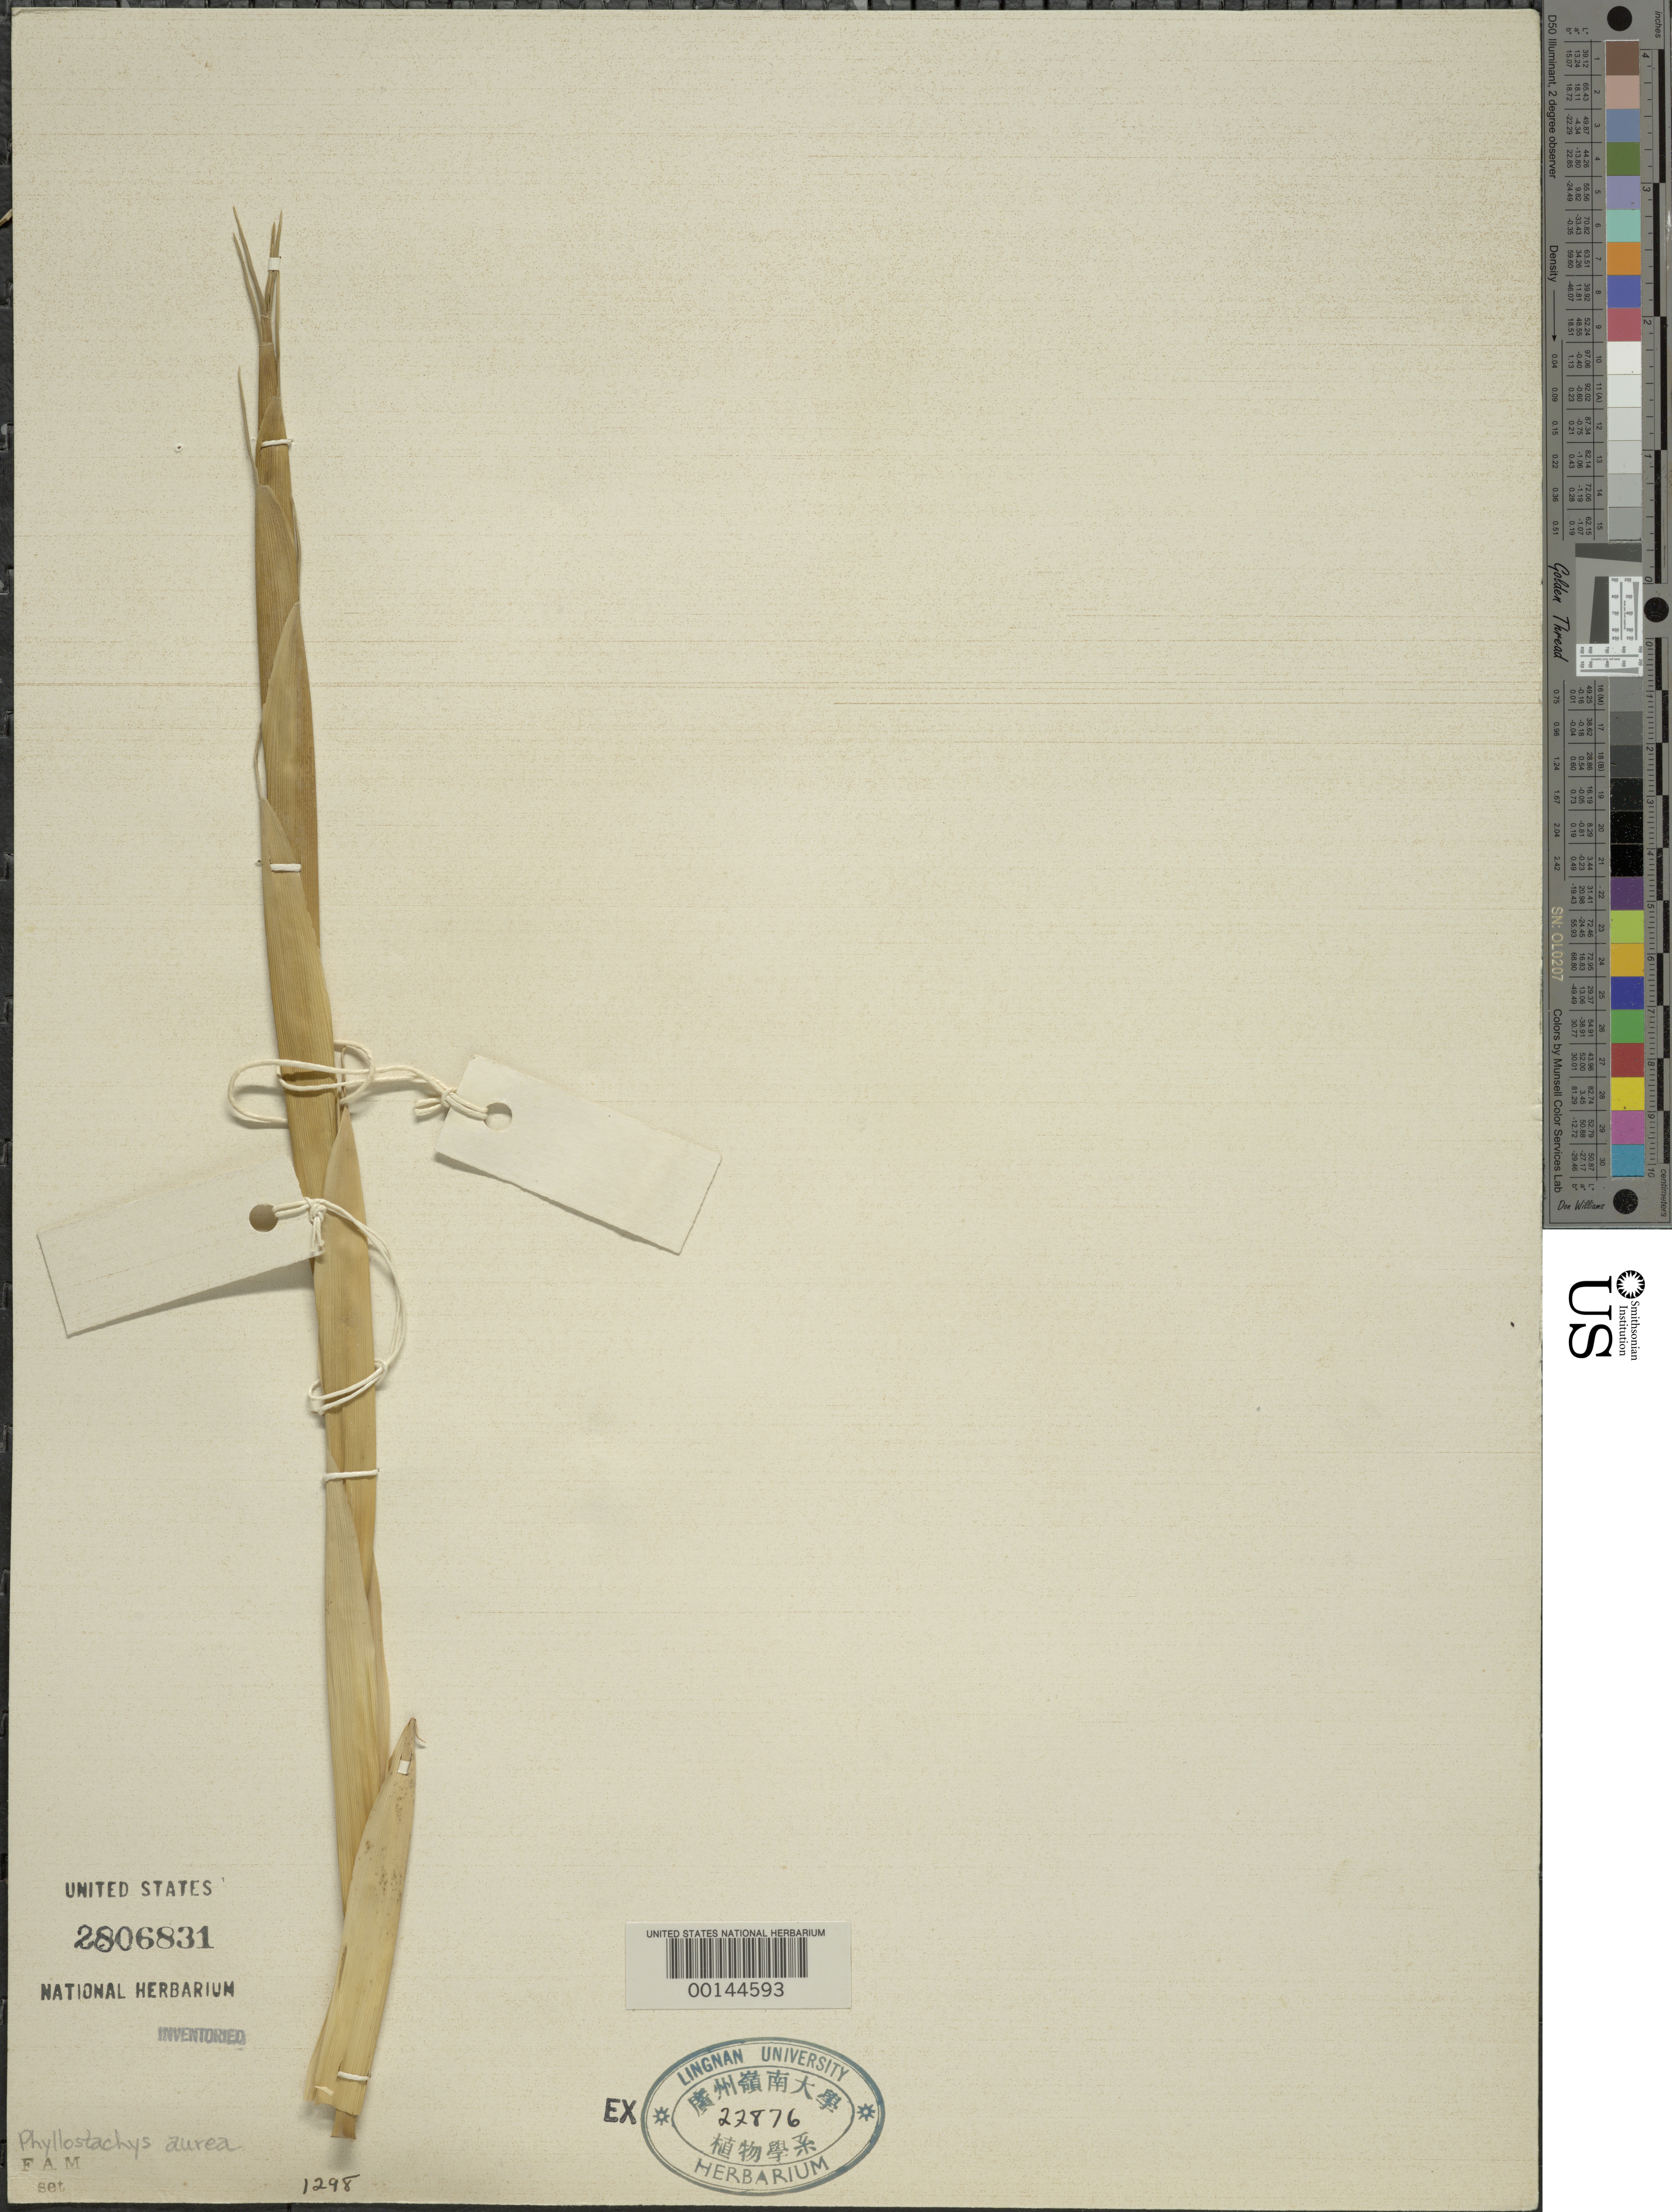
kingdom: Plantae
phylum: Tracheophyta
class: Liliopsida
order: Poales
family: Poaceae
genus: Phyllostachys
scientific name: Phyllostachys aurea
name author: Rivière & C. Rivière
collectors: H. L. Fung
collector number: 20651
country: China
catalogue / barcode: US 2806831